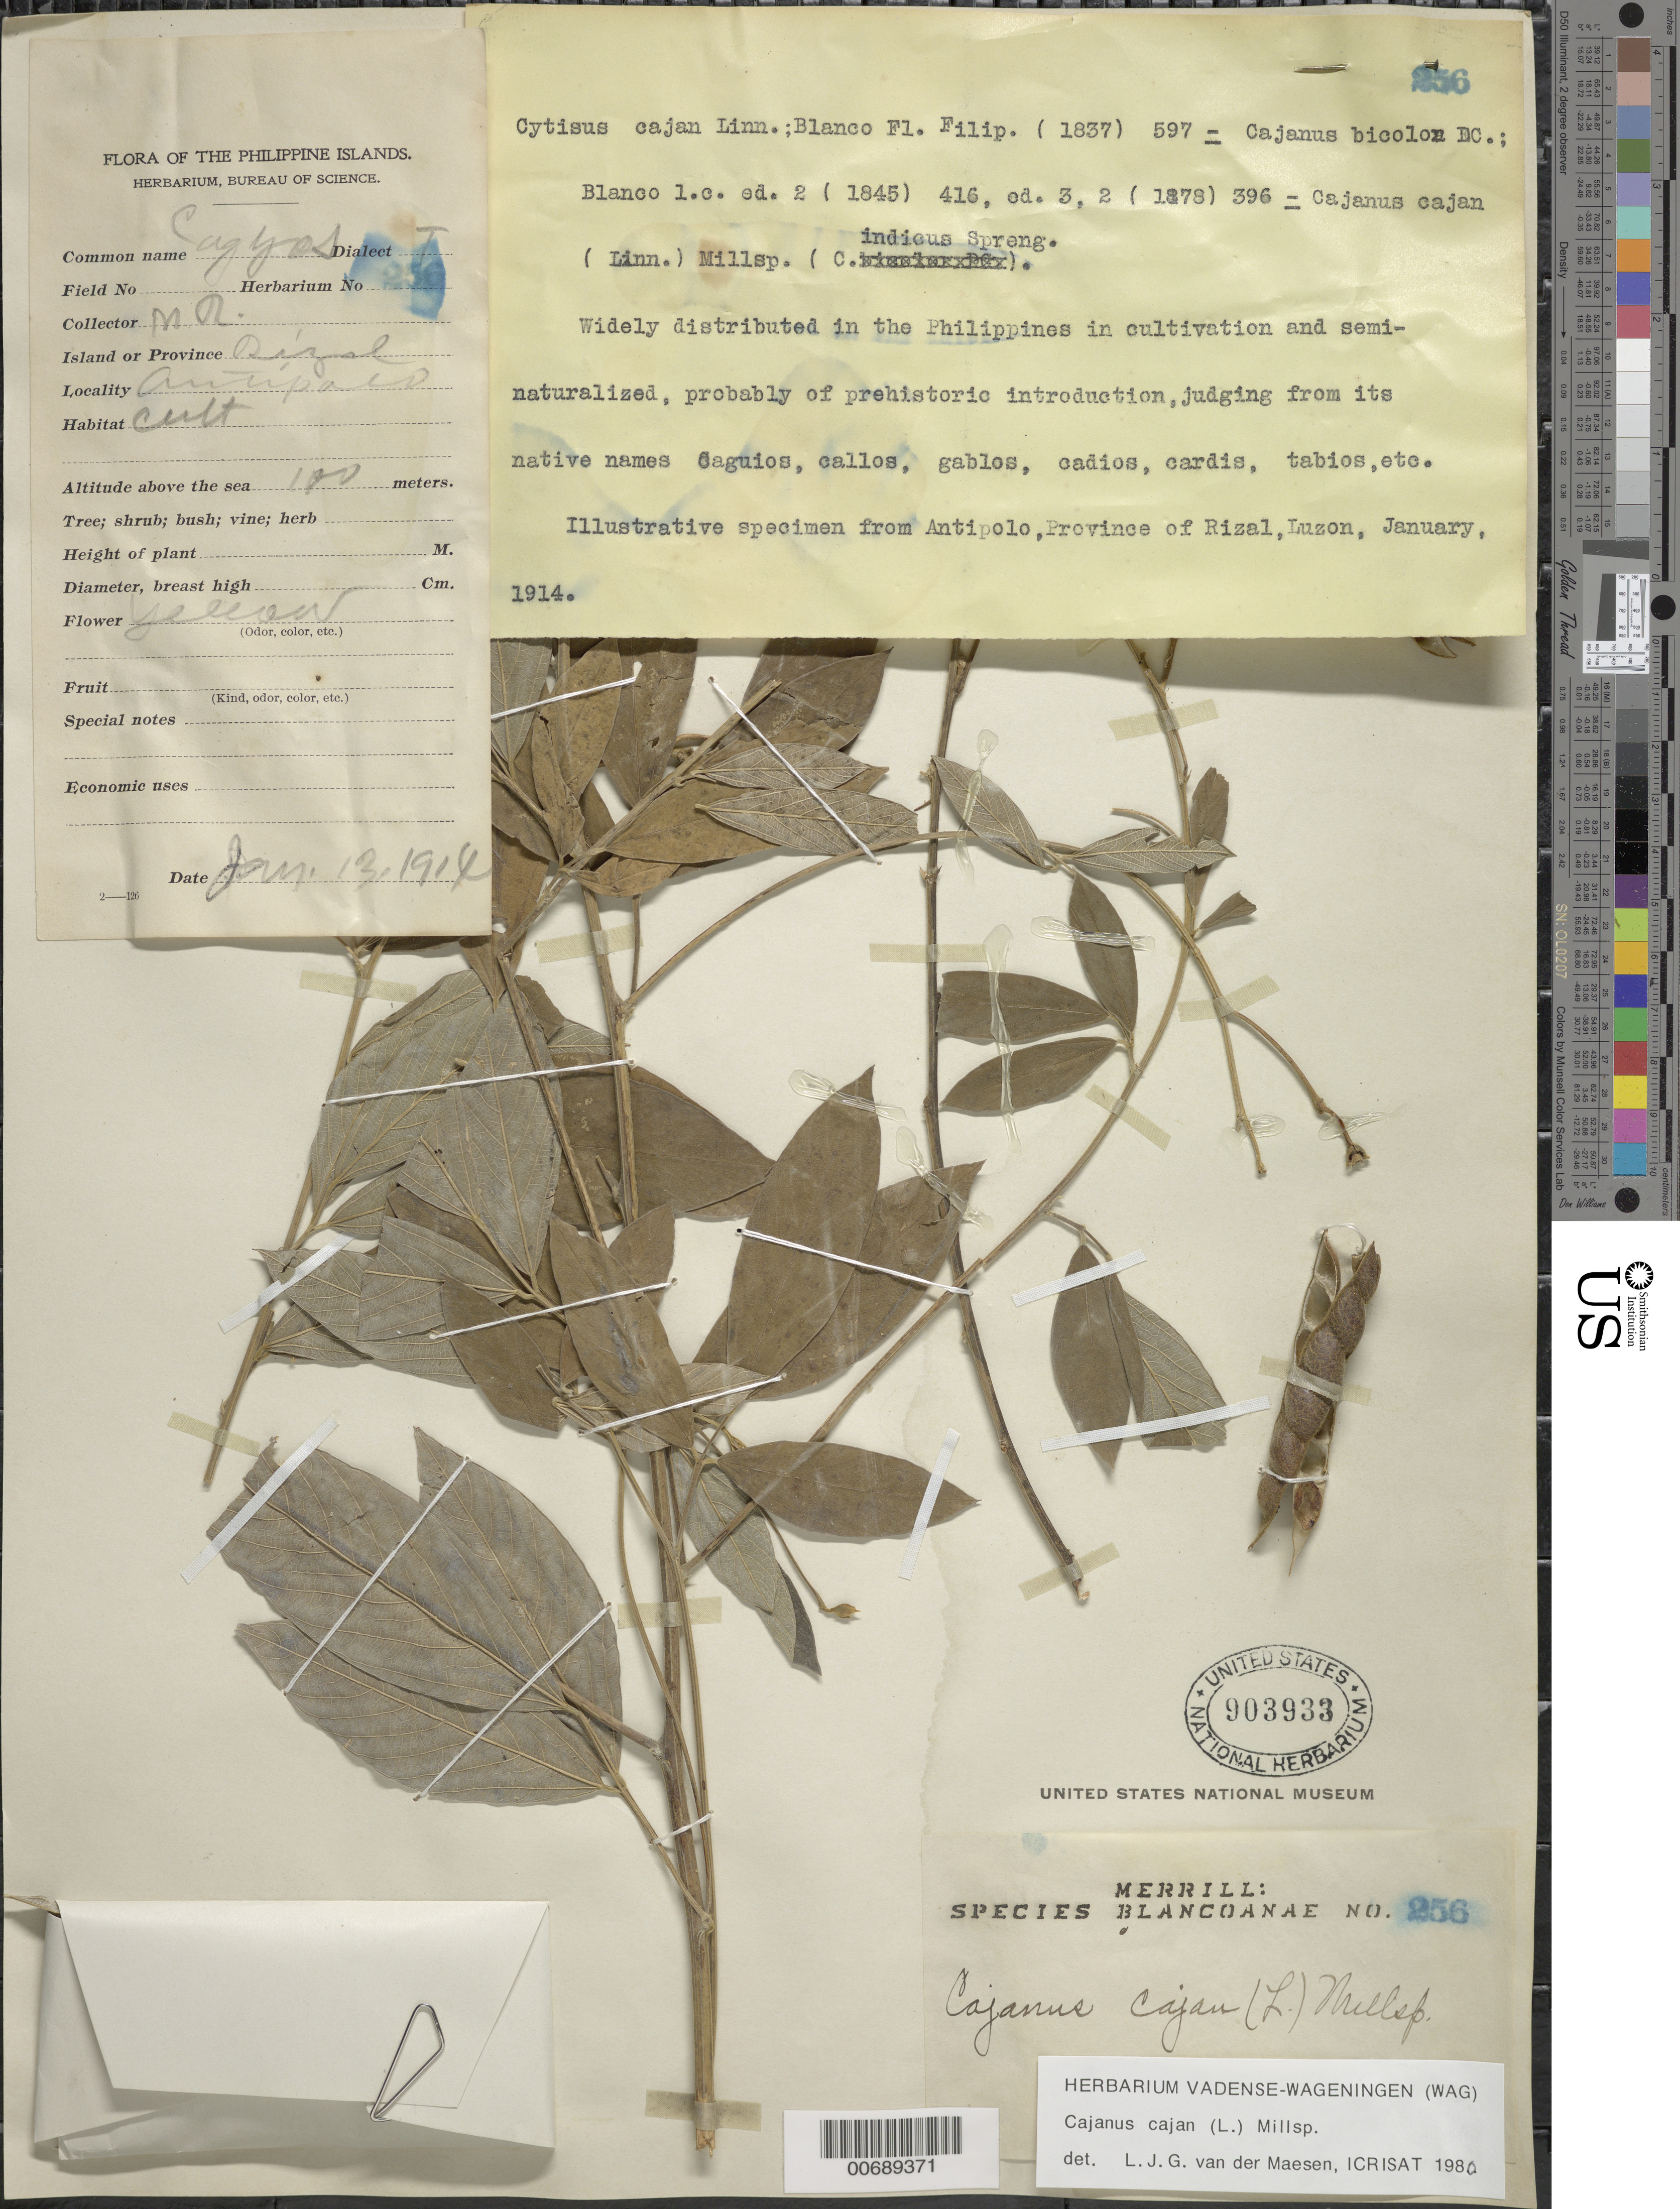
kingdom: Plantae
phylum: Tracheophyta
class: Magnoliopsida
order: Fabales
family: Fabaceae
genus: Cajanus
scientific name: Cajanus cajan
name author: (L.) Huth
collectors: M. Ramos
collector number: Sp. Blancoan. 0256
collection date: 1914-01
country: Philippines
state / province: Calabarzon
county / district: Rizal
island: Luzon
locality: Antipolo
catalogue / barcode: US 903933